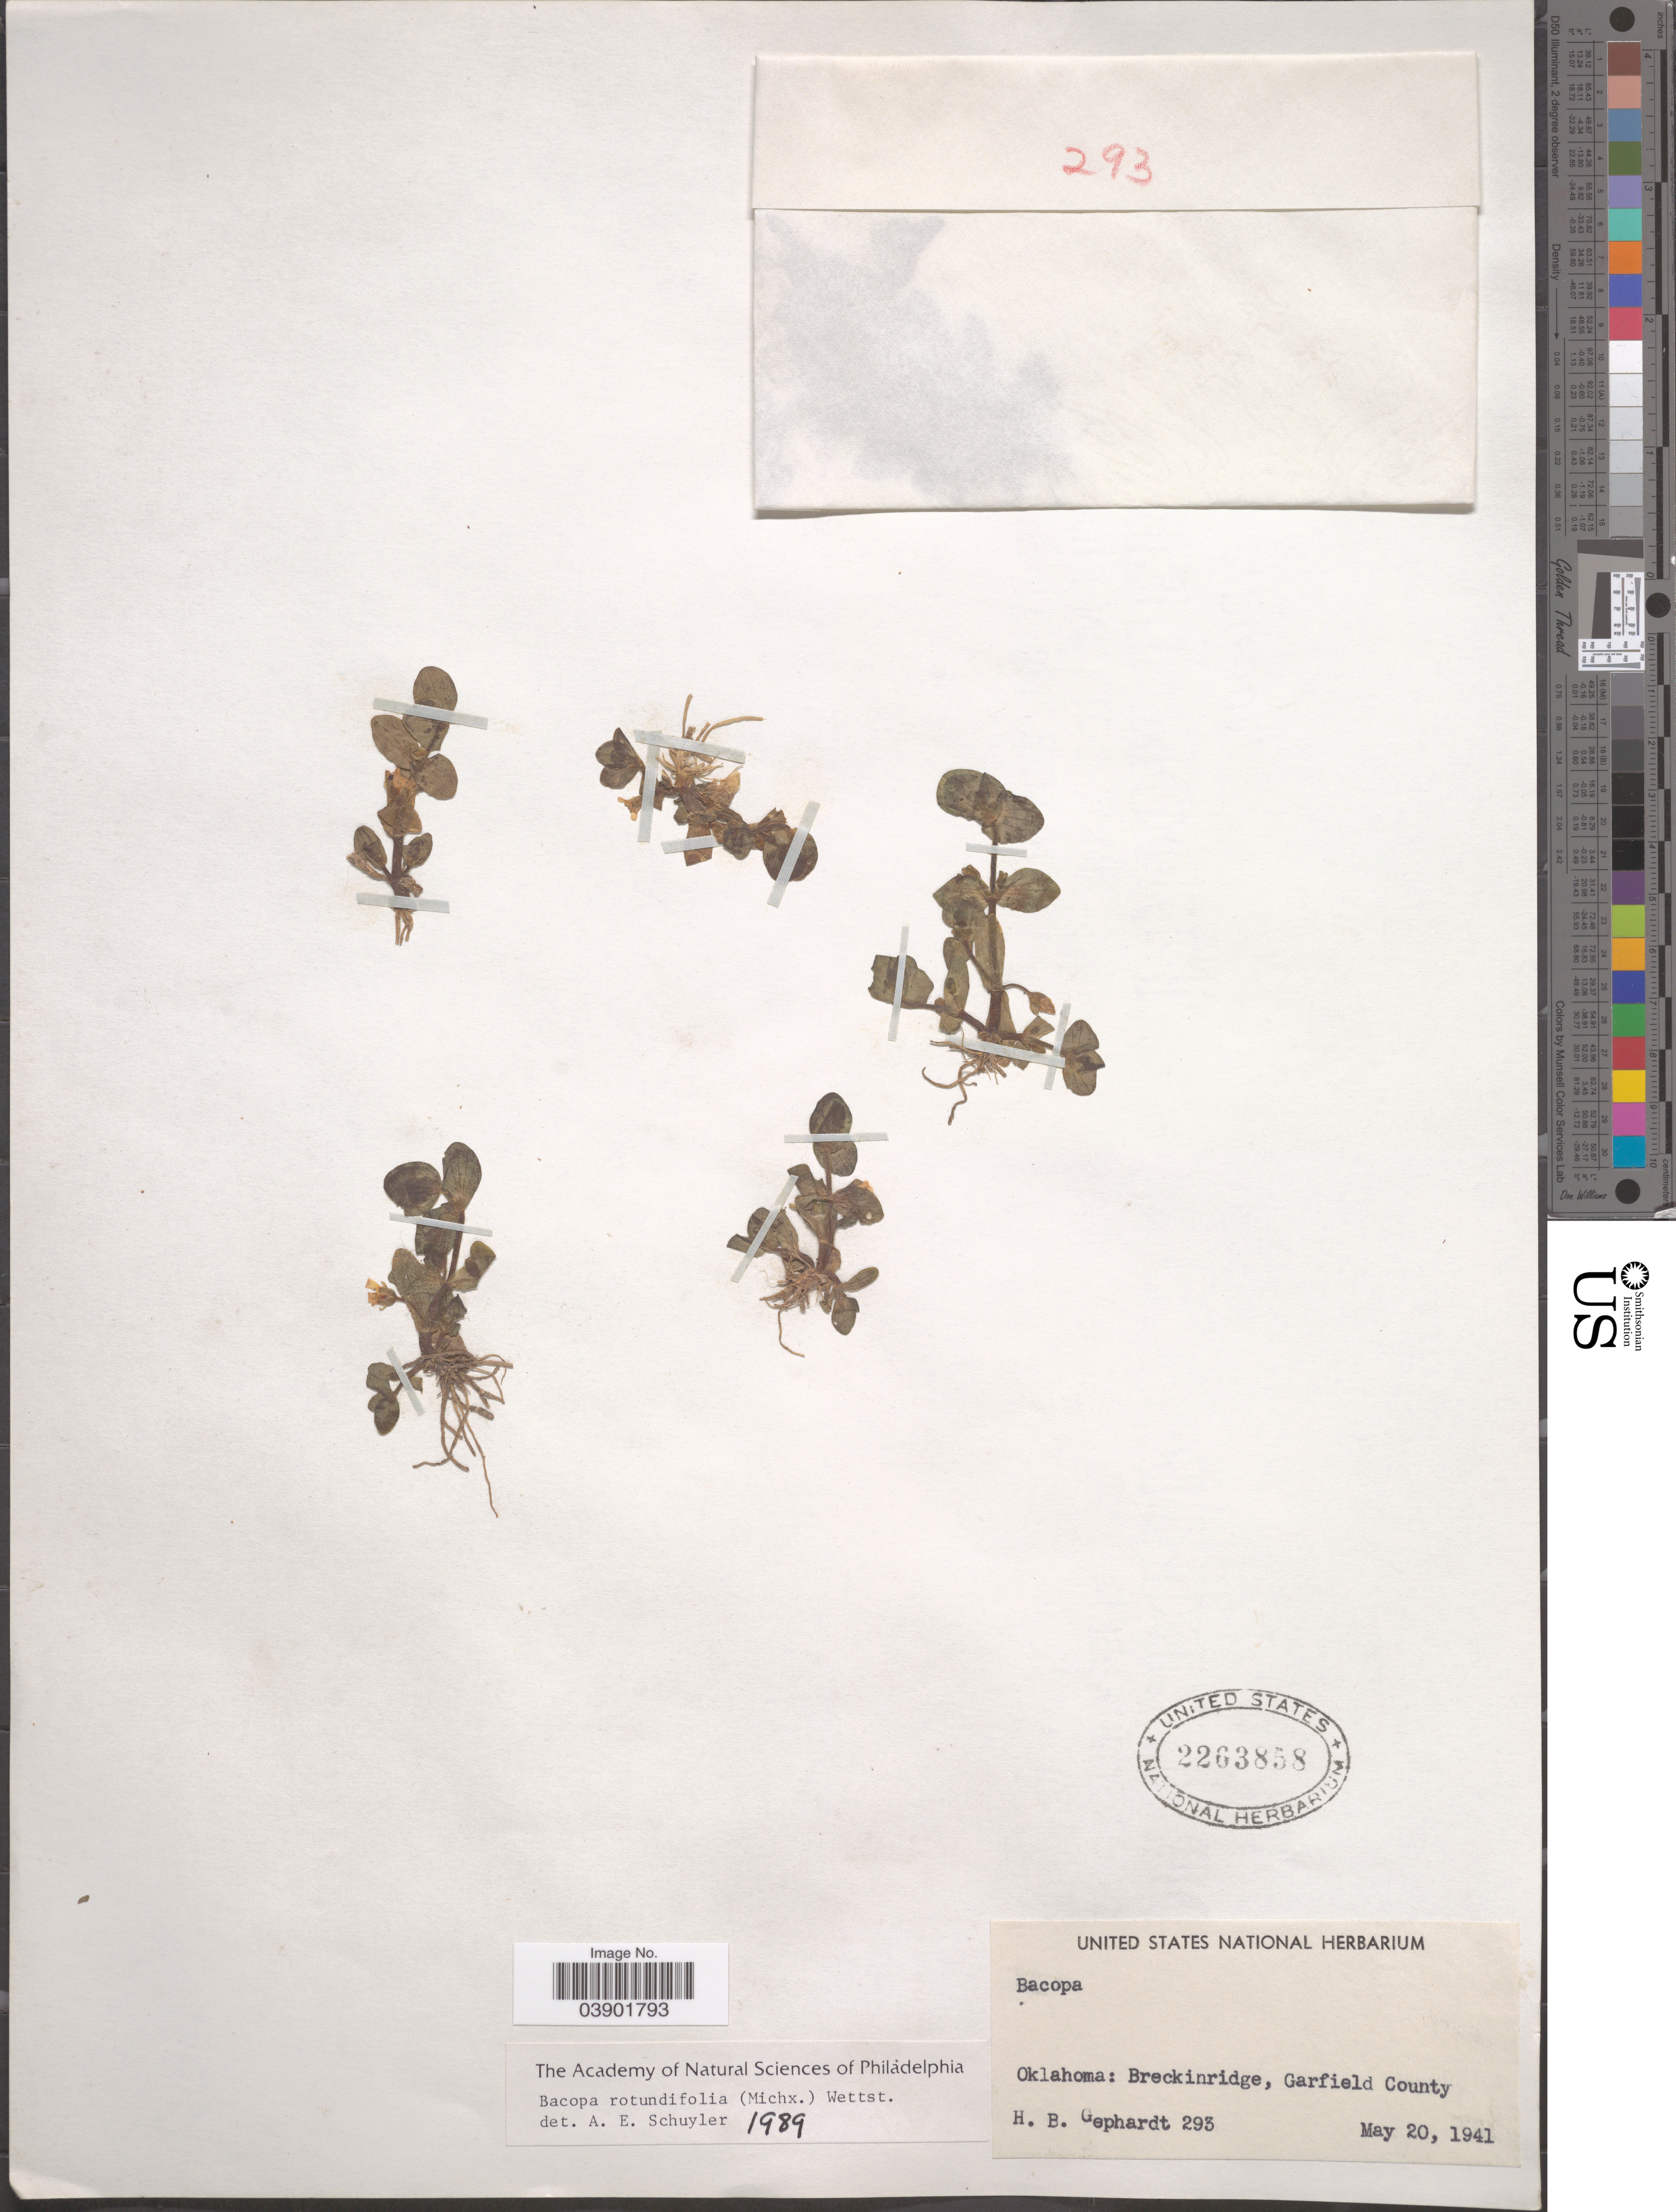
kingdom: Plantae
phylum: Tracheophyta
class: Magnoliopsida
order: Lamiales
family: Plantaginaceae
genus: Bacopa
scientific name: Bacopa rotundifolia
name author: (Michx.) Wettst.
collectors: H. Gephardt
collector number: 293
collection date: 1941-05-20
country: United States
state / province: Oklahoma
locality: Breckinridge, Garfield County.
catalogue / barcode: US 2263858